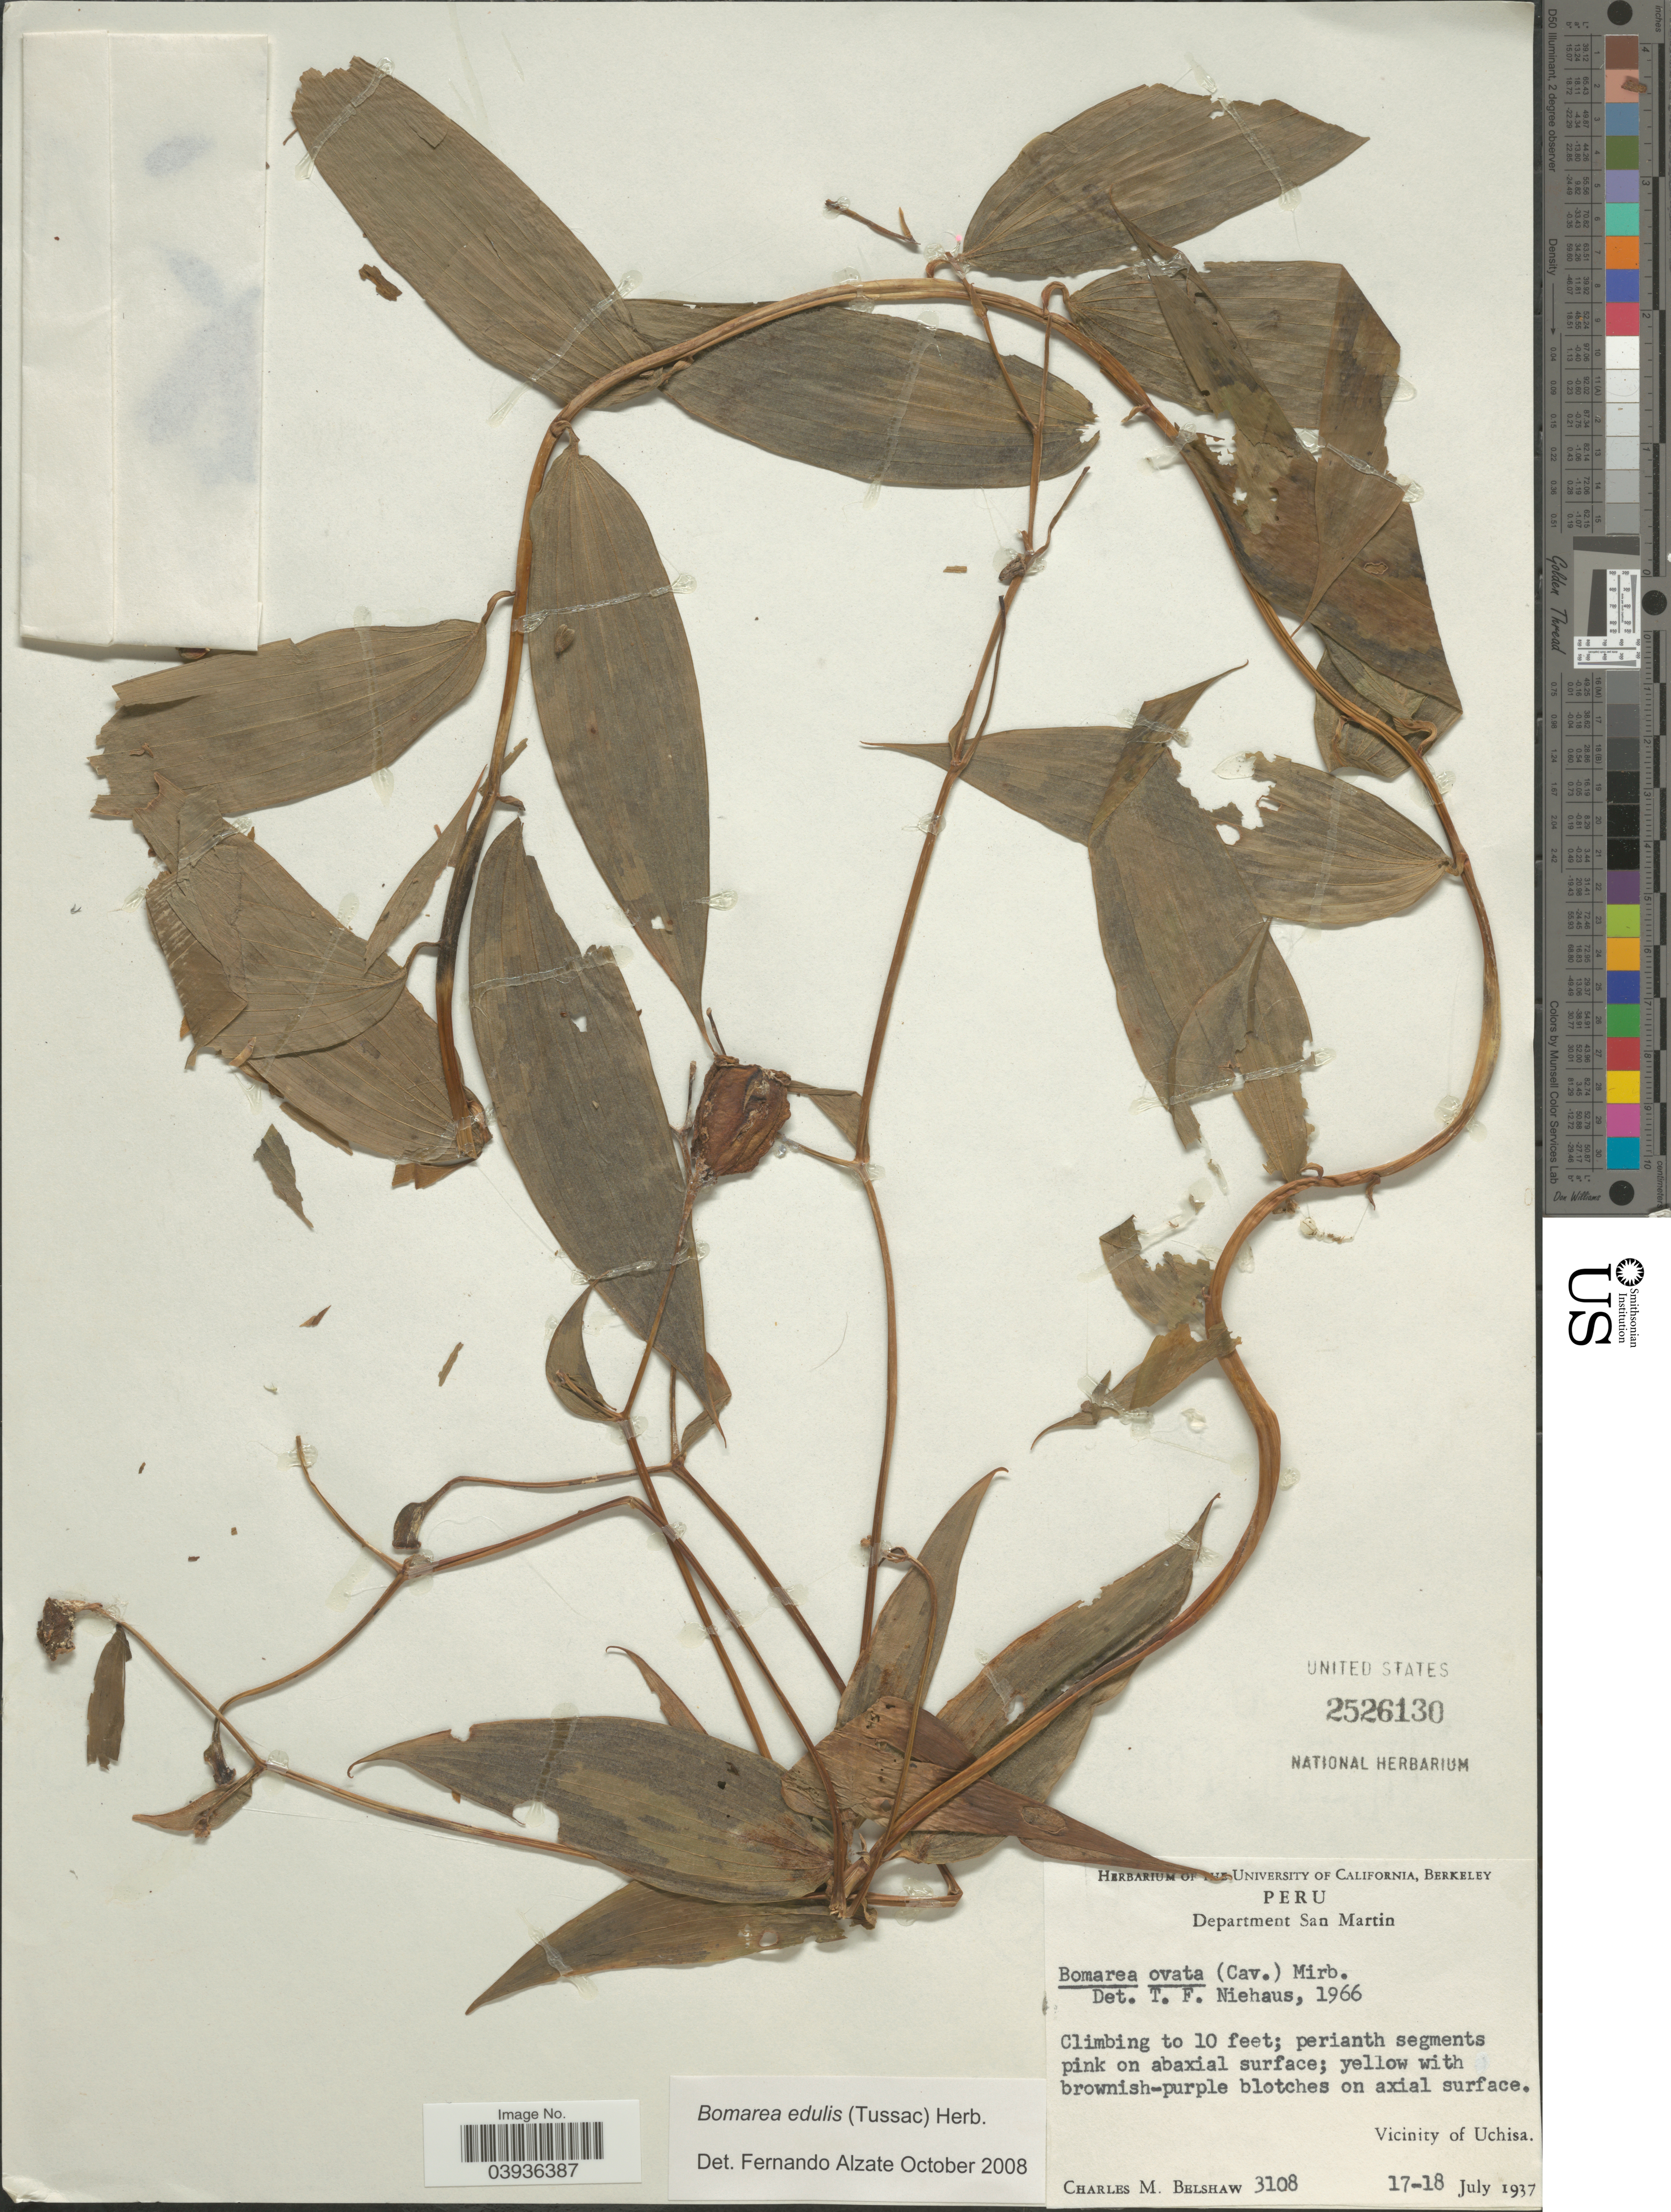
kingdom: Plantae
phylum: Tracheophyta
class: Liliopsida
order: Liliales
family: Alstroemeriaceae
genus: Bomarea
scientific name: Bomarea edulis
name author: (Tussac) Herb.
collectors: C. Shaw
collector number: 3108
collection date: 1937-07-17/1937-07-18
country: Peru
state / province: San Martín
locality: Department San Martin. Vicinity of Uchisa.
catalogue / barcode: US 2526130